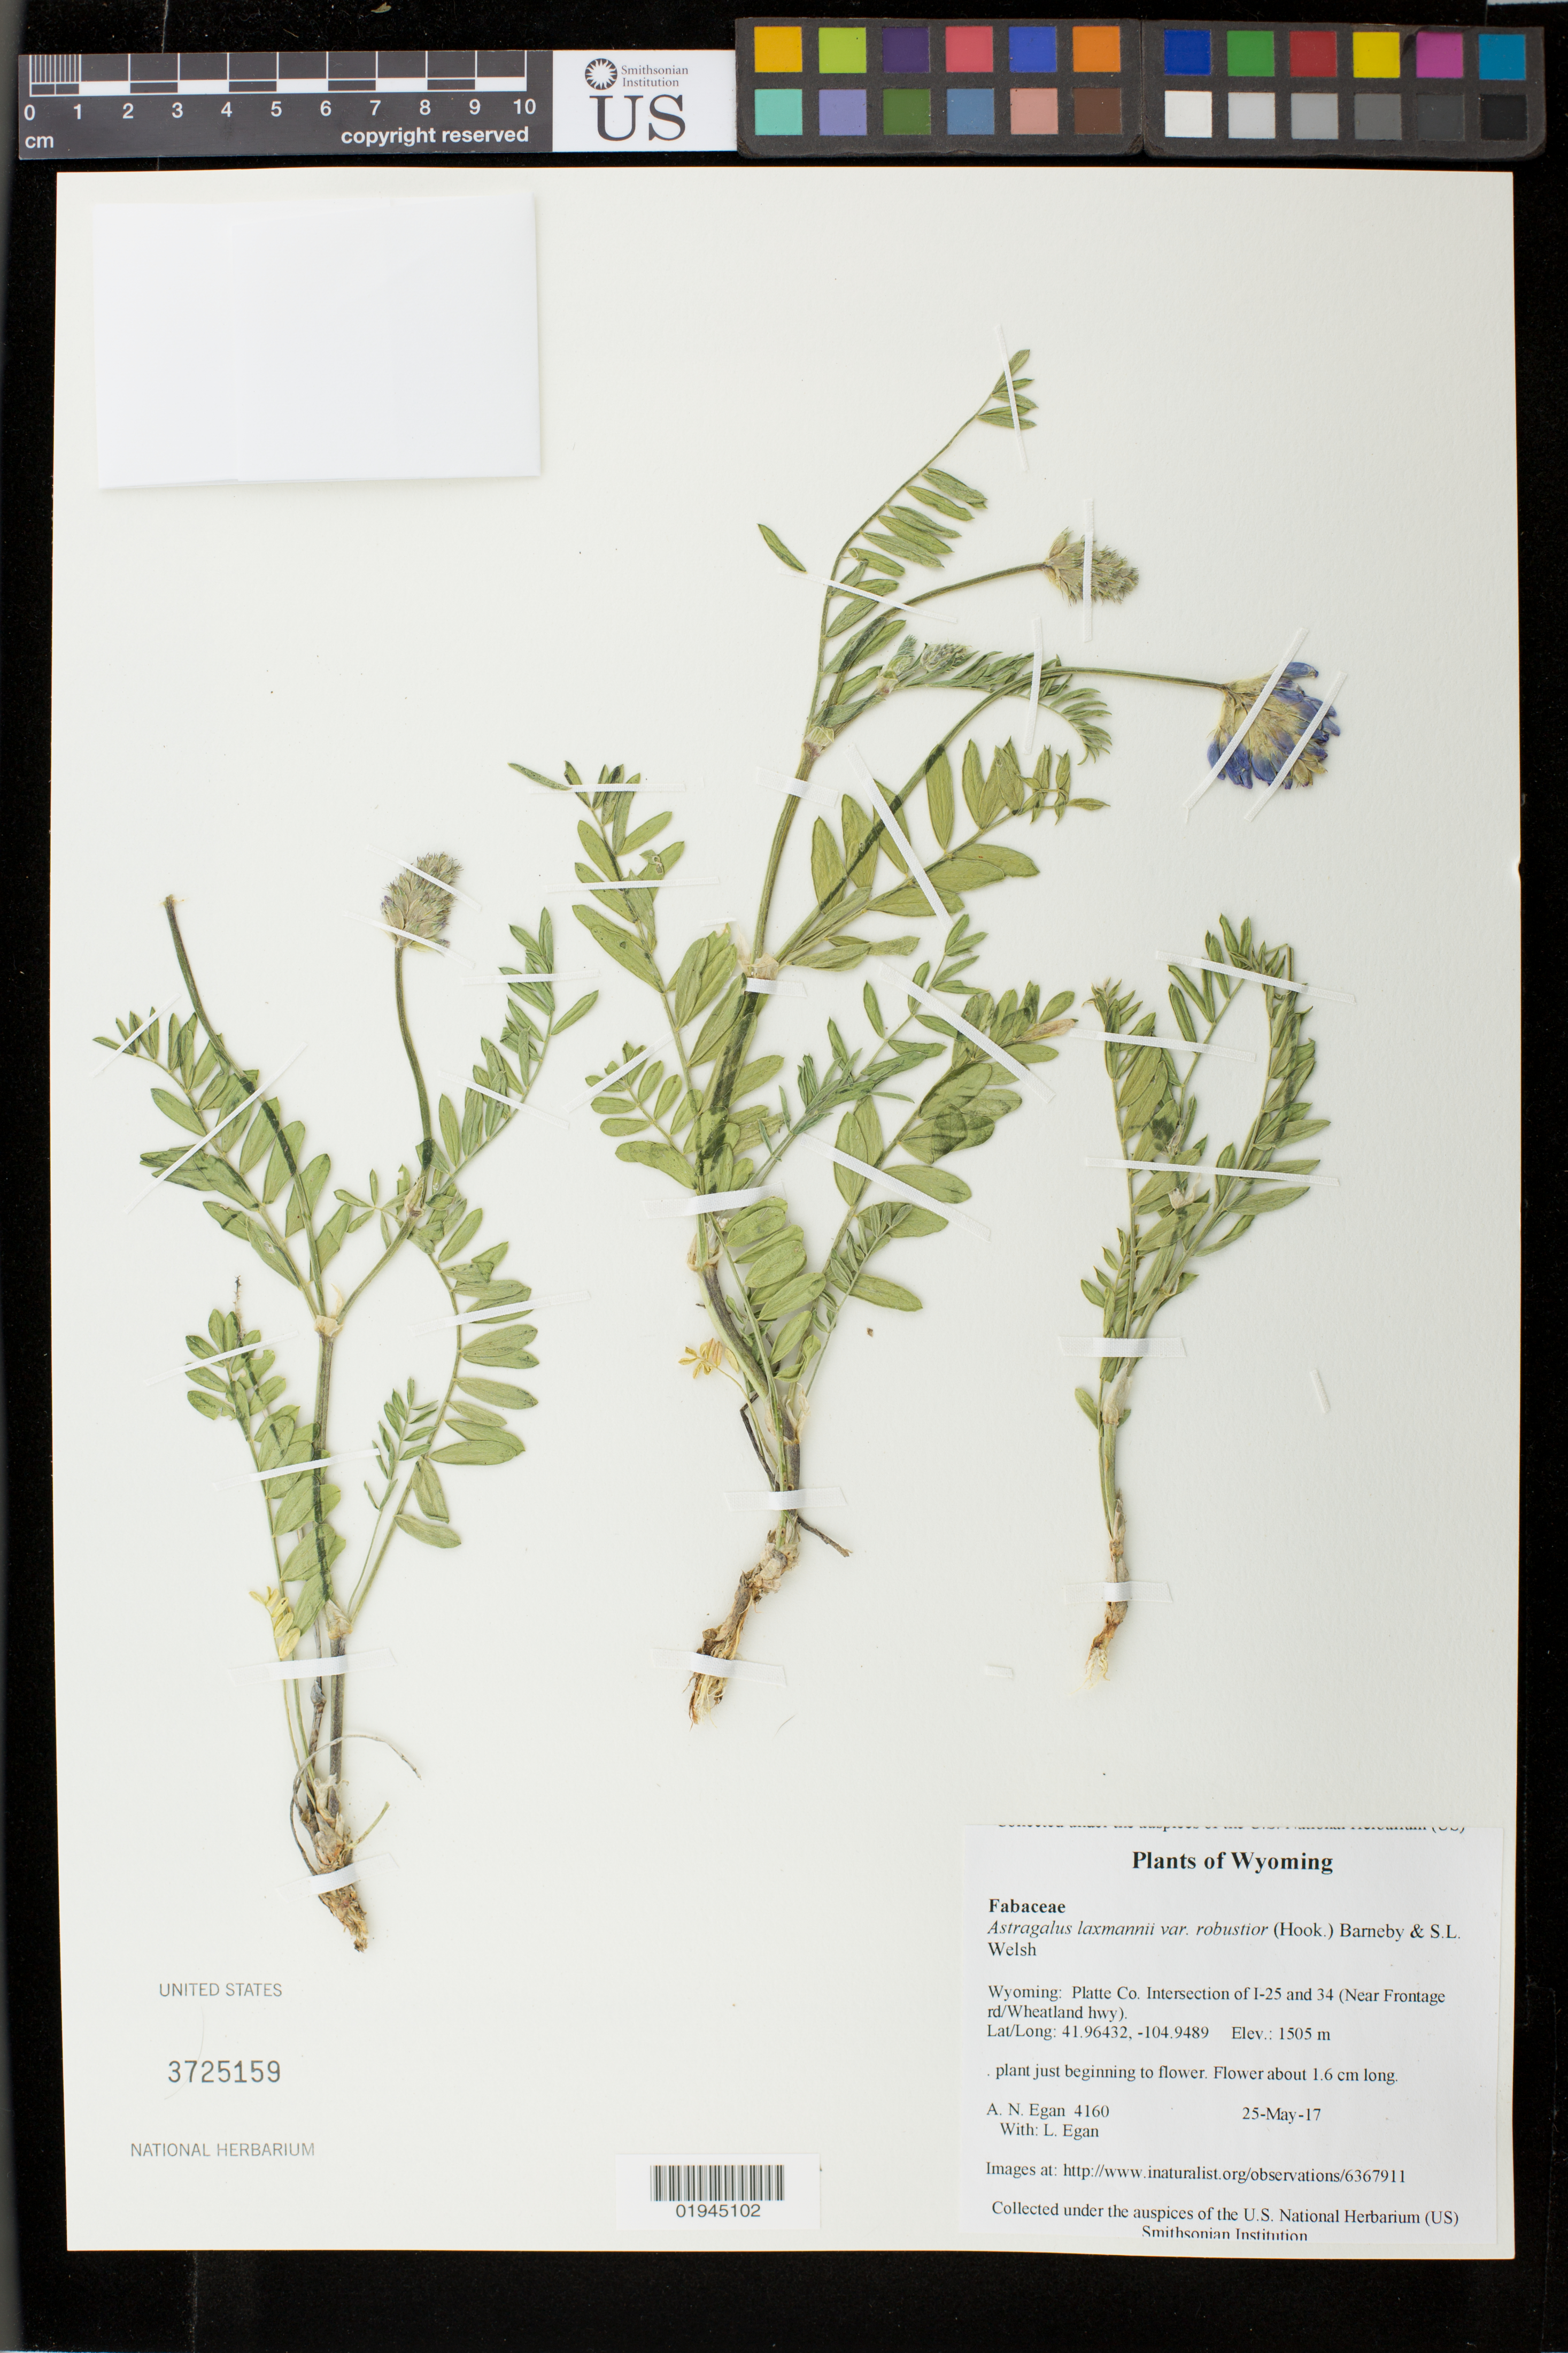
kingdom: Plantae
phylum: Tracheophyta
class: Magnoliopsida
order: Fabales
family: Fabaceae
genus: Astragalus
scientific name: Astragalus laxmannii var. robustior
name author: (Hook.) Barneby & S.L. Welsh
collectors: A. N. Egan & L. Egan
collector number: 4160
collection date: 2017-05-25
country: United States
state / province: Wyoming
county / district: Platte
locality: Intersection of I-25 and 34 (Near Frontage rd/Wheatland hwy)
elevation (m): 1505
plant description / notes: http://www.inaturalist.org/observations/6367911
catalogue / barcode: US 3725159